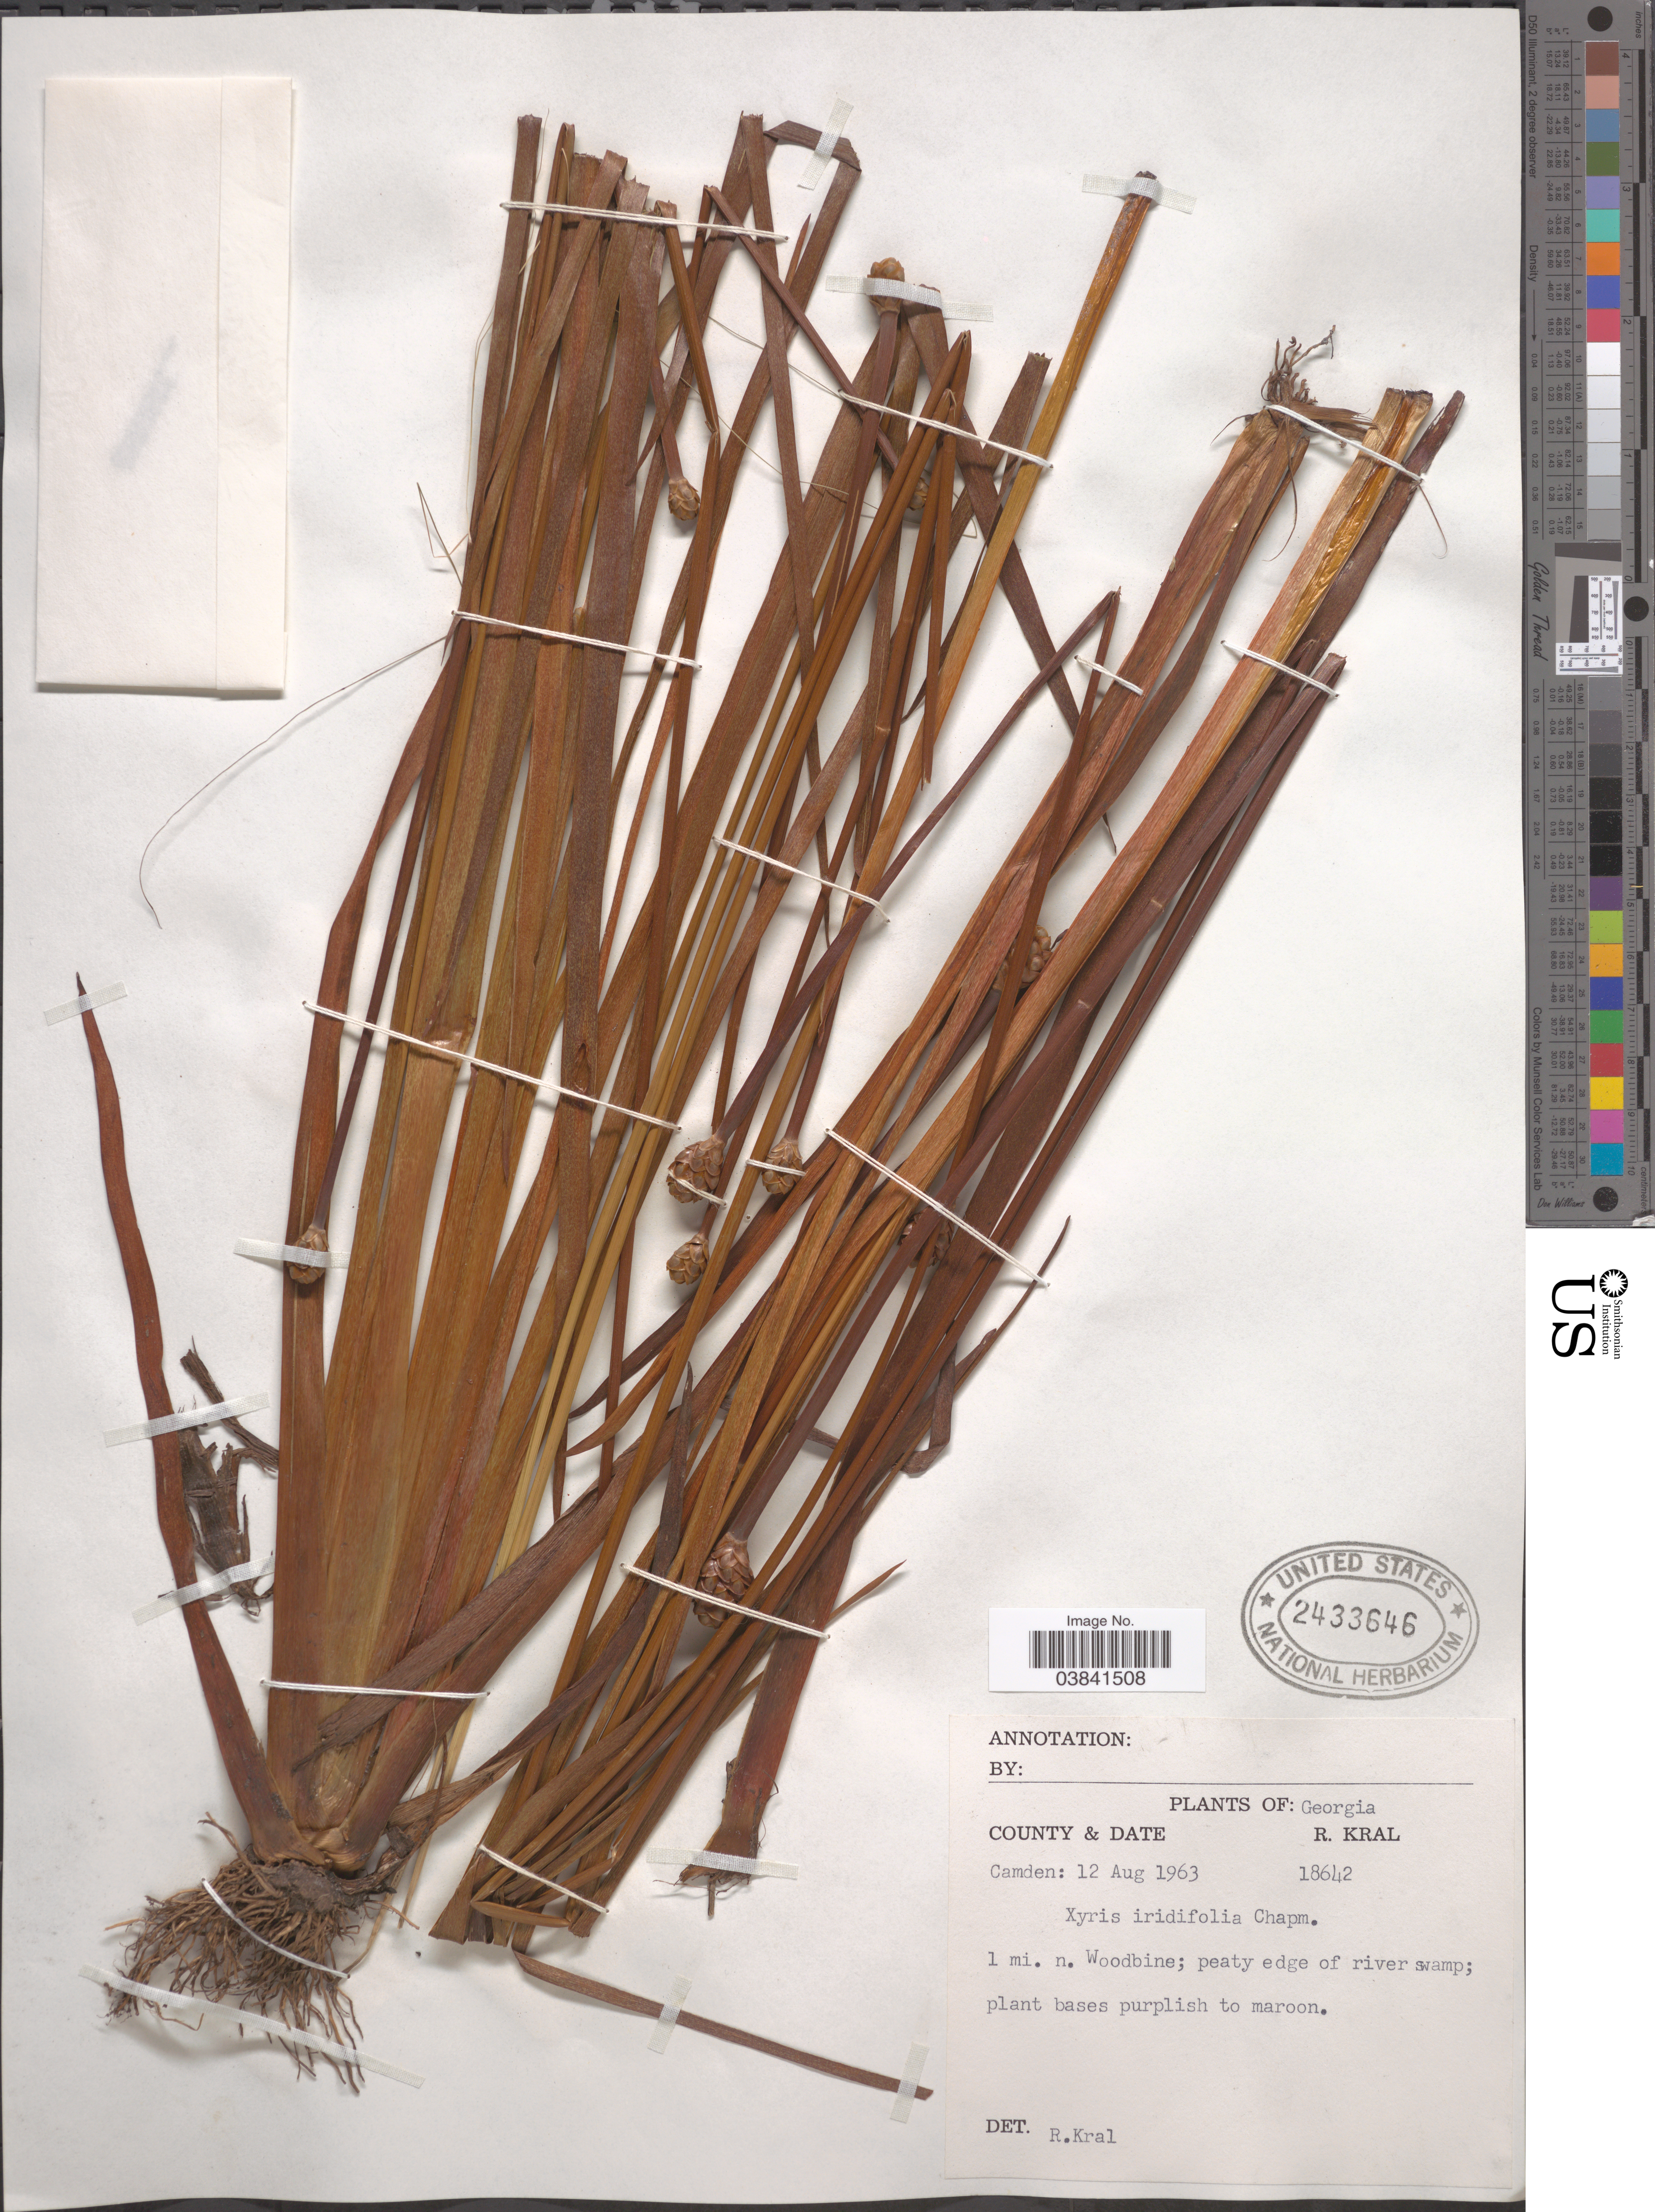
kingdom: Plantae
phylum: Tracheophyta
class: Liliopsida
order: Poales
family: Xyridaceae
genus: Xyris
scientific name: Xyris iridifolia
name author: Chapm.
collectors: R. Kral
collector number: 18642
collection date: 1963-08-12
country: United States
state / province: Georgia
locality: County Camden: 1 mi. n. Woodbine; peaty edge of river swamp.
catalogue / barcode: US 2433646